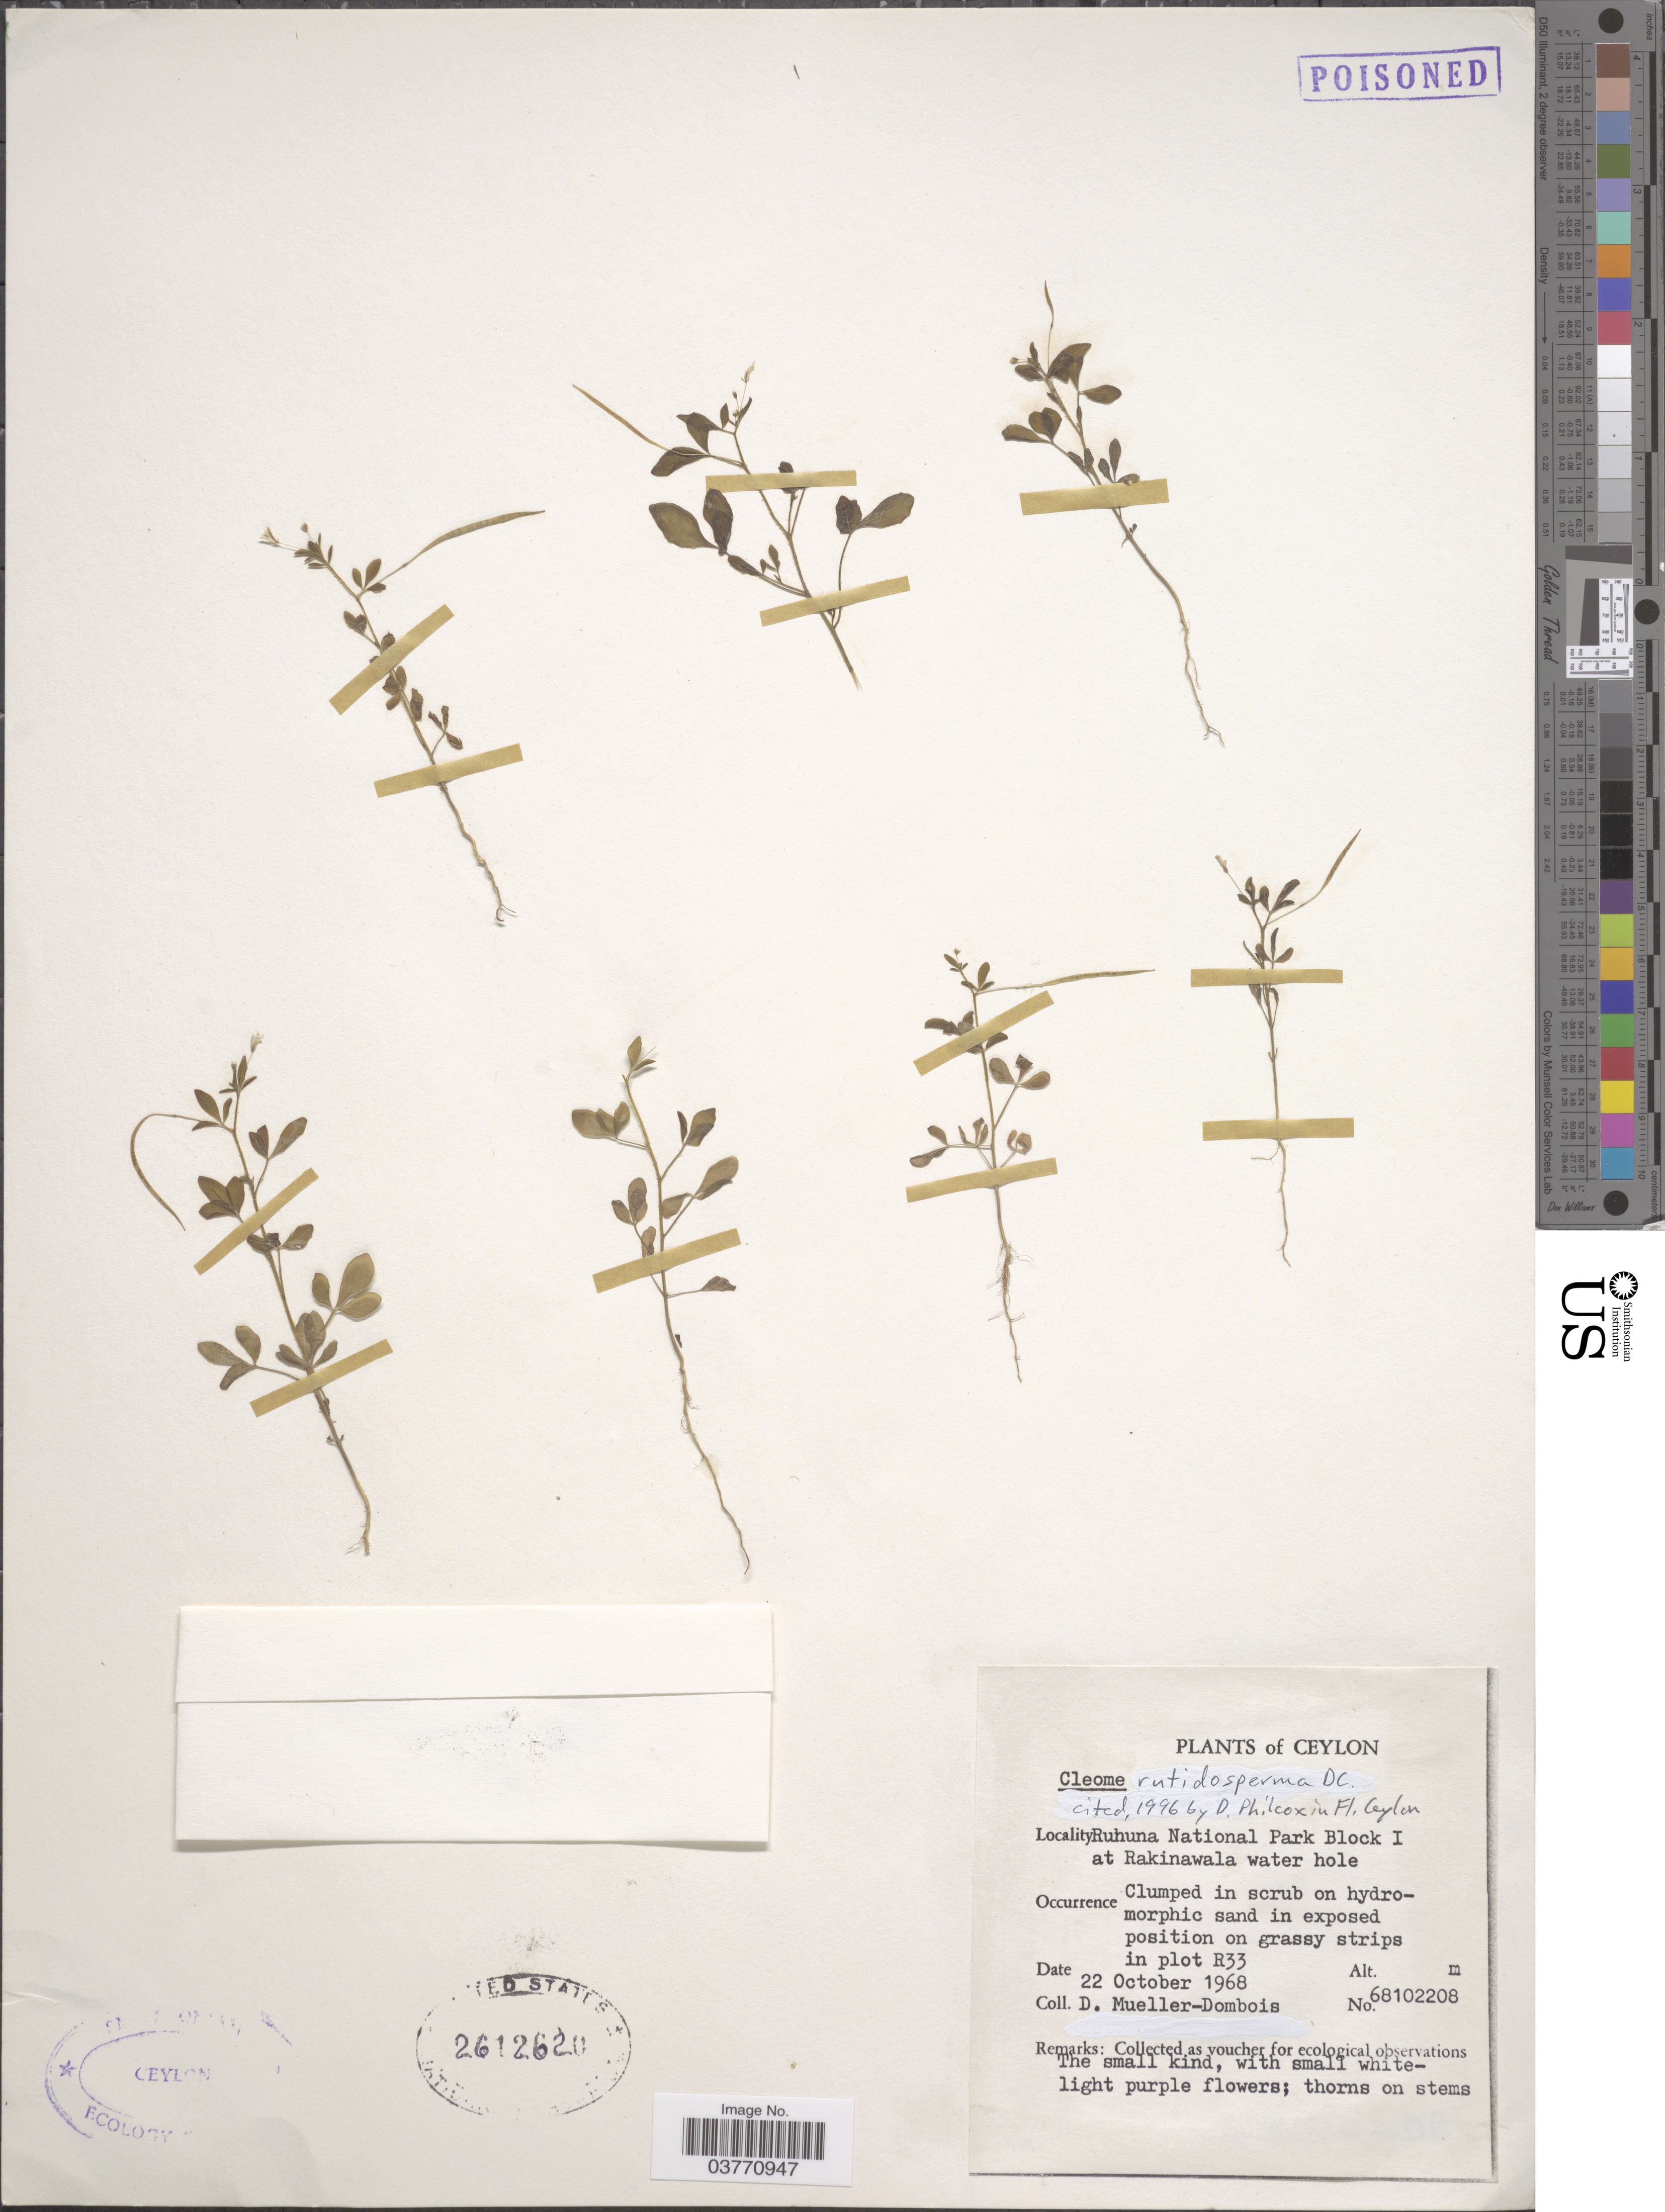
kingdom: Plantae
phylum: Tracheophyta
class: Magnoliopsida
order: Brassicales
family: Cleomaceae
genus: Sieruela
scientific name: Sieruela rutidosperma var. burmanni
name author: (Wight & Arn.) Siddiqui & S.N. Dixit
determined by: Strong, Mark T., (BOT), Smithsonian Institution - National Museum of Natural History (UNITED STATES)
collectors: D. Mueller-Dombois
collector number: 68102208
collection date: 1968-10-22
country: Sri Lanka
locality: Ceylon. Ruhuna National Park Block 1 at Rakinawala water hole.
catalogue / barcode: US 2612620